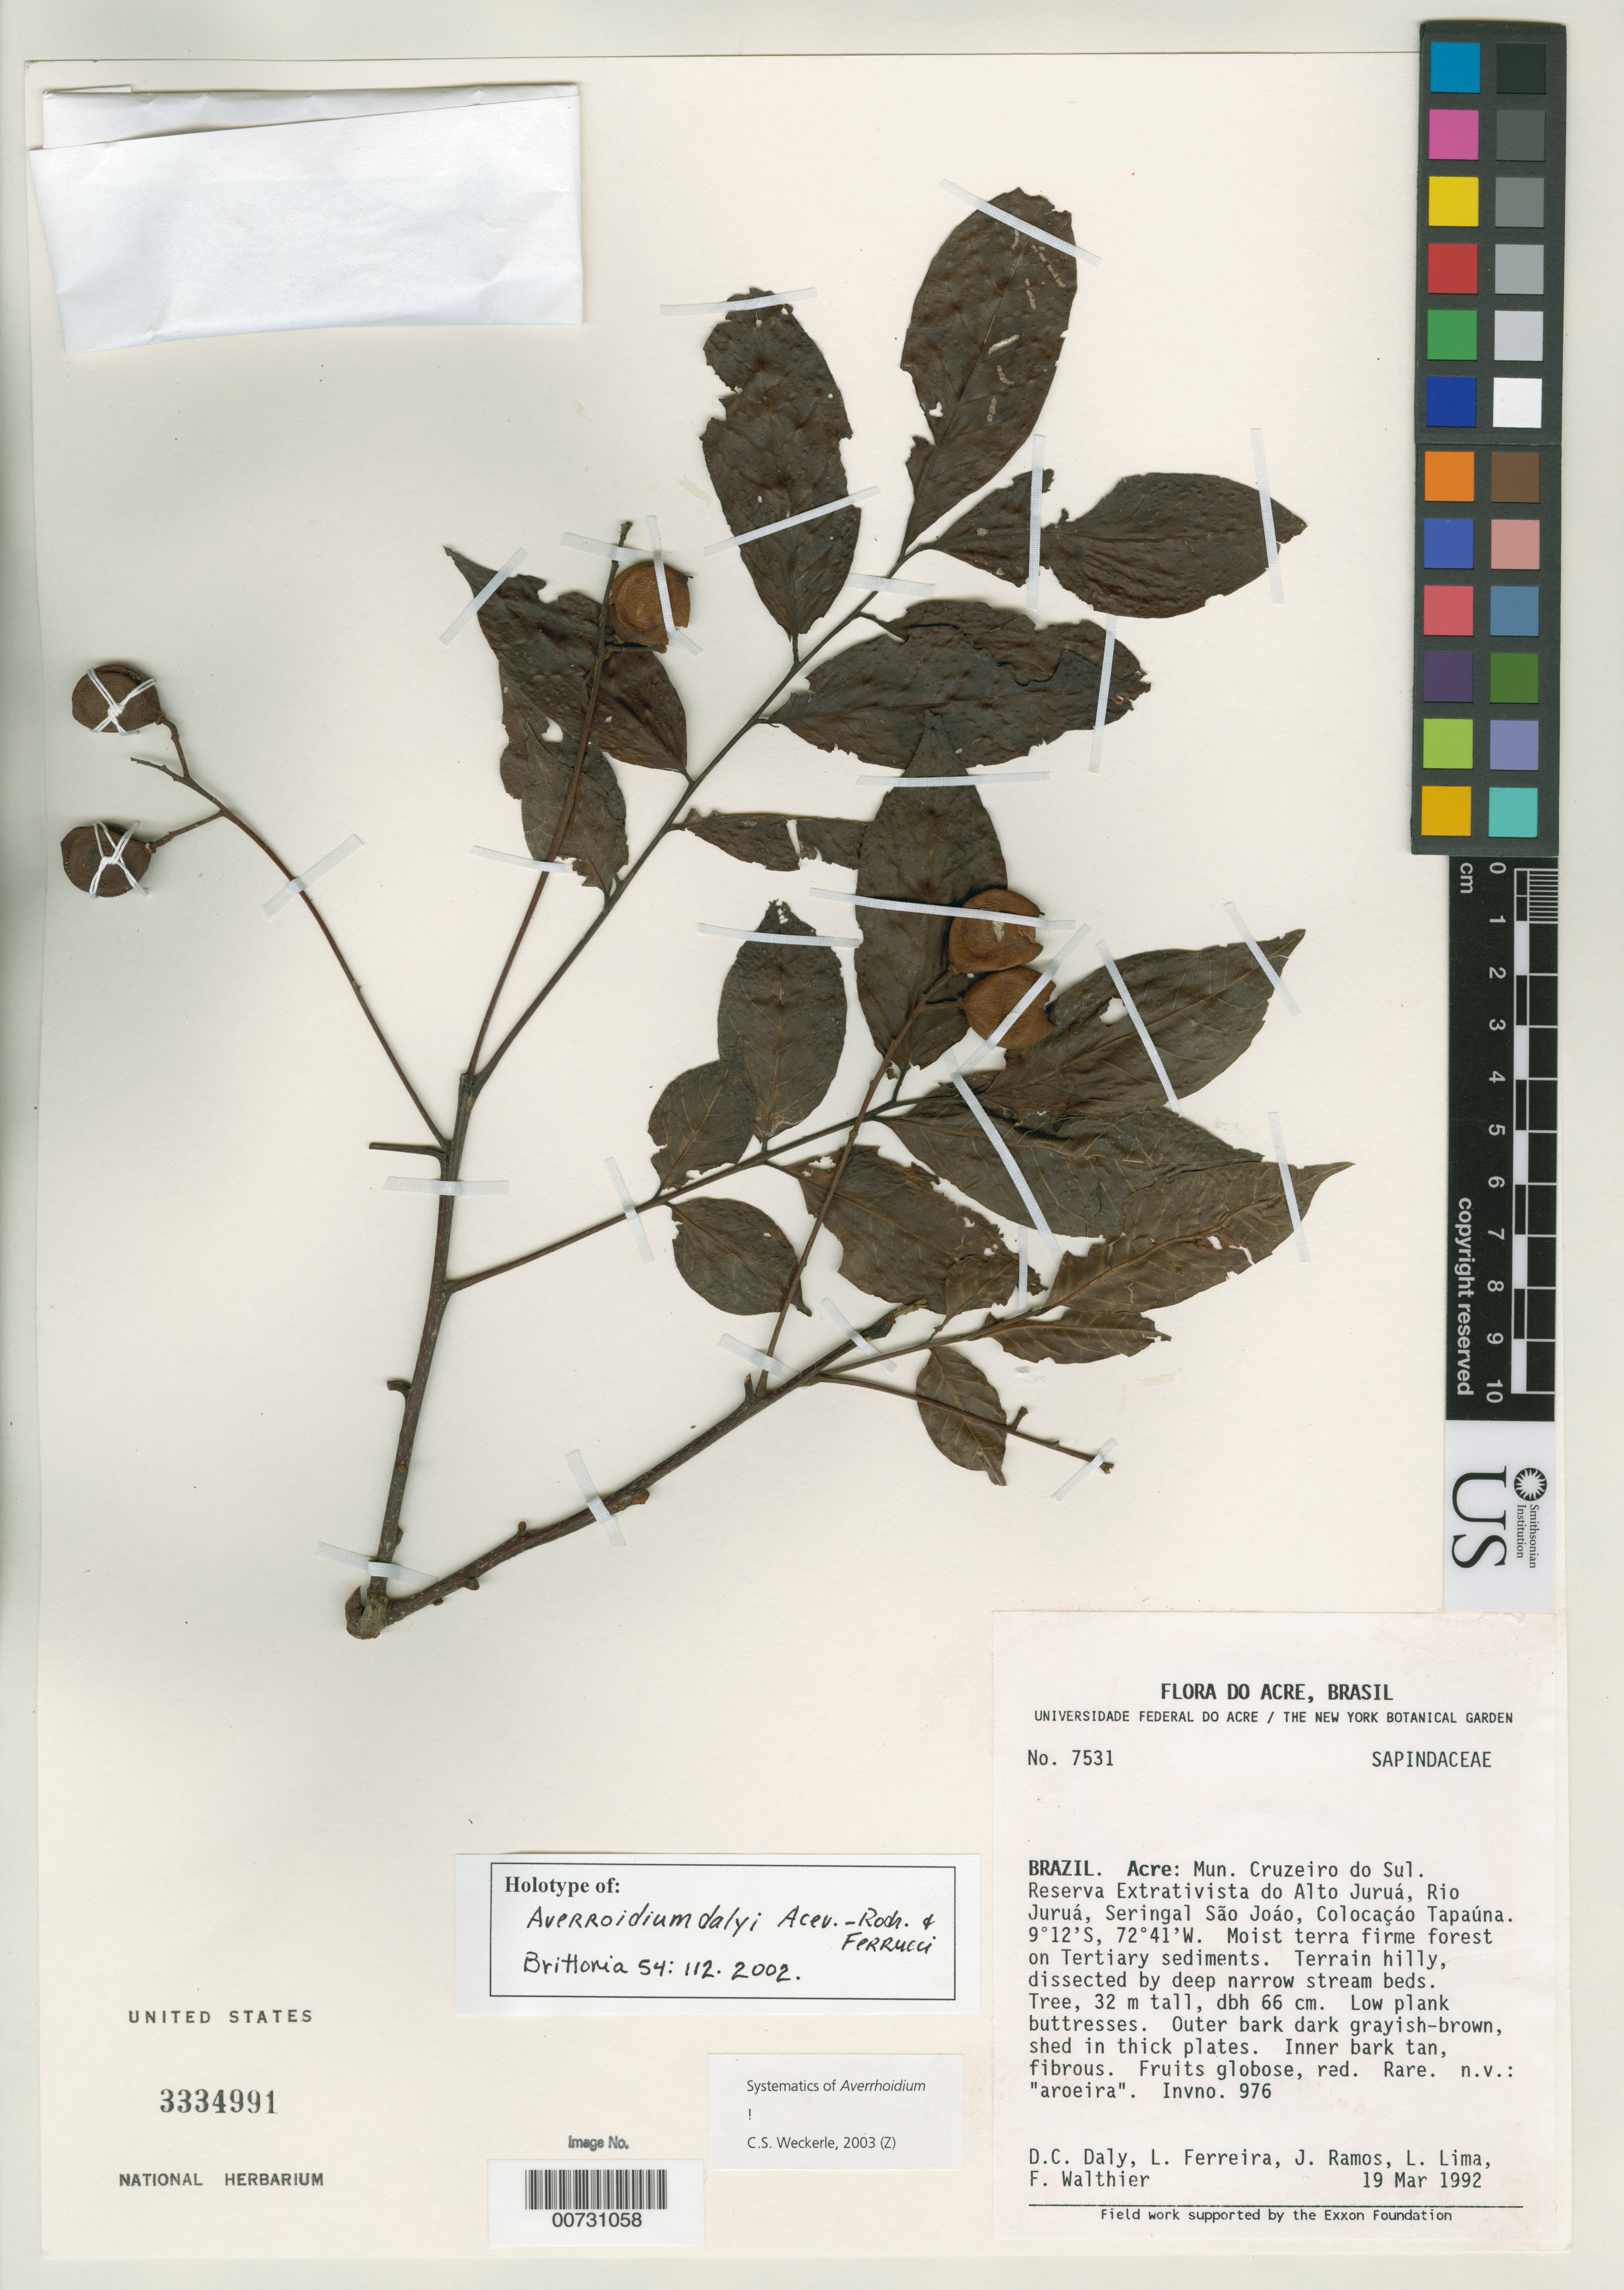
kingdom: Plantae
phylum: Tracheophyta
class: Magnoliopsida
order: Sapindales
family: Sapindaceae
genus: Averrhoidium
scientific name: Averrhoidium dalyi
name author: Acev.-Rodr. & Ferrucci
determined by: Weckerle, C. S.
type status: Holotype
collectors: D. C. Daly, L. Ferreira, J. E. Ramos, L. Lima & F. Walthier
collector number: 7531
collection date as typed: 19 Mar 1992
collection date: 1992-03-19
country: Brazil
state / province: Acre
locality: Mun. Cruzeiro do Sul, Reserva Extrativista do Alto Juruá, Rio Juruá, Seringal São João, Colocação Tapaúna.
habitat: Moist terra firme forest on Tertiary sediments. Terrain hilly, dissected by deep narrow stream beds.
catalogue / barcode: US 3334991